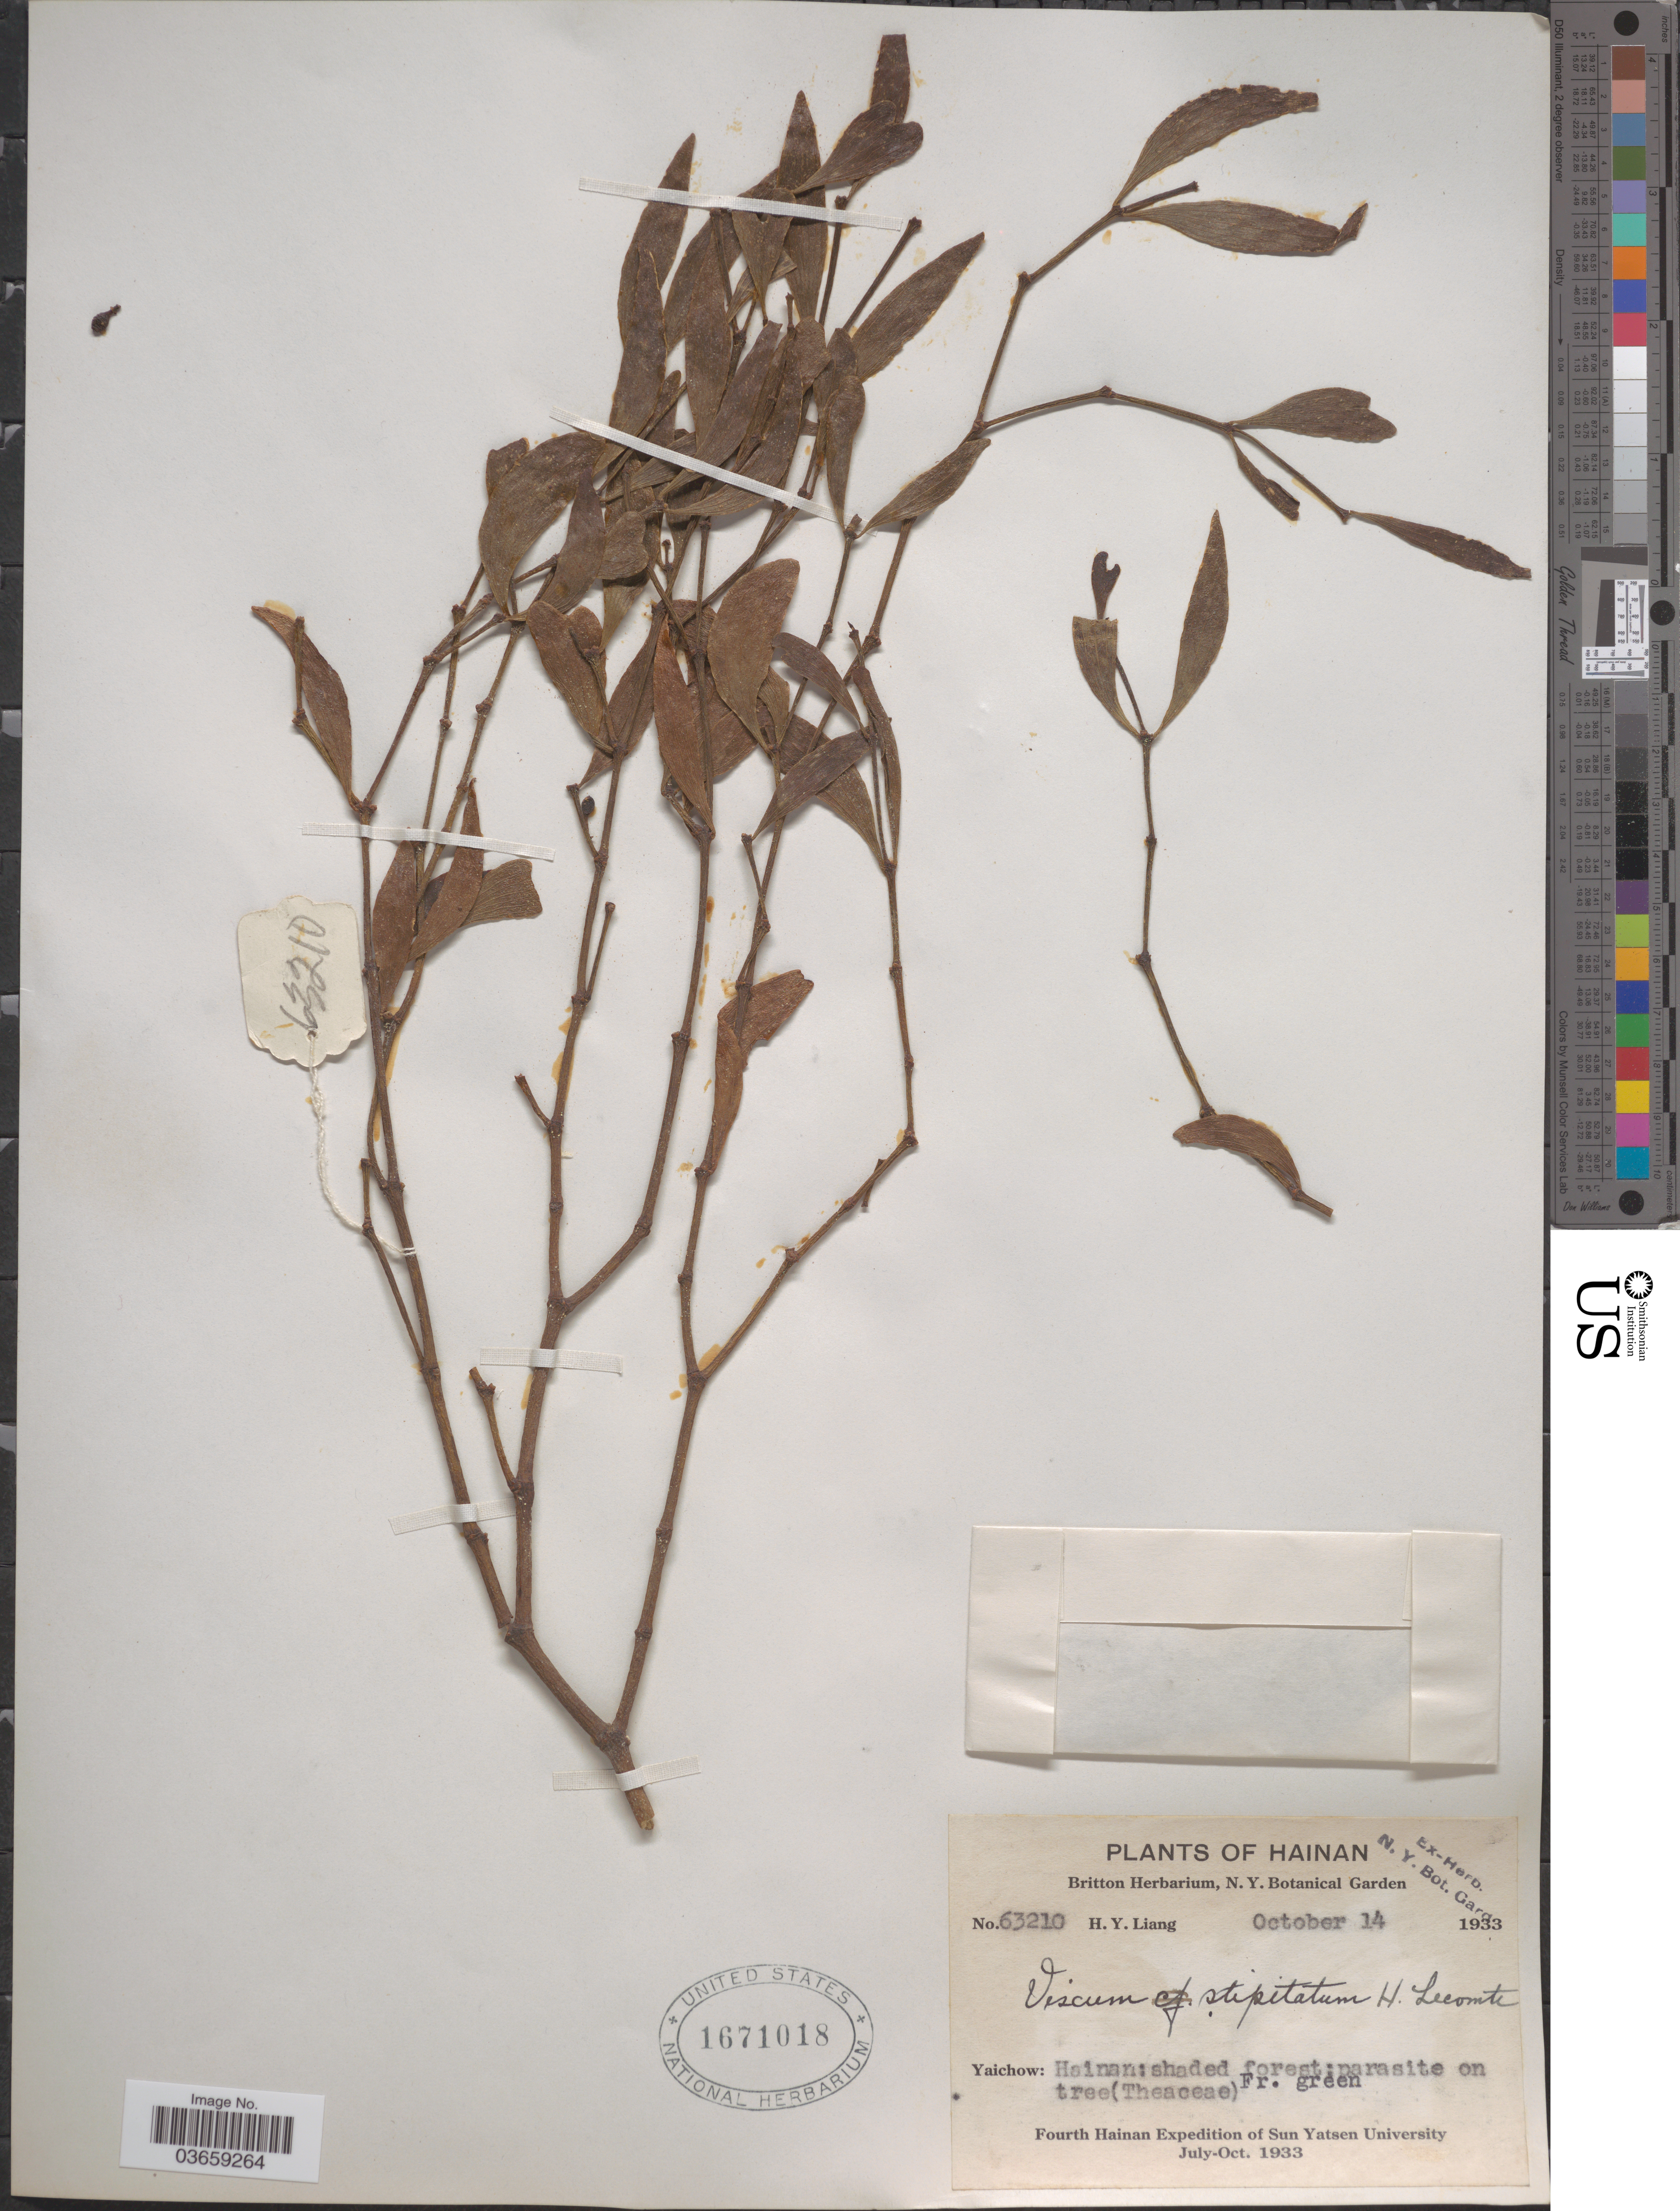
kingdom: Plantae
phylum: Tracheophyta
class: Magnoliopsida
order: Santalales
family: Viscaceae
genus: Viscum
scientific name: Viscum stipitatum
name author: Lecomte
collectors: H. Y. Liang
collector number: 63210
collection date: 1933-10-14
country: China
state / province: Hainan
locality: Yaichow.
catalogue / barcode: US 1671018